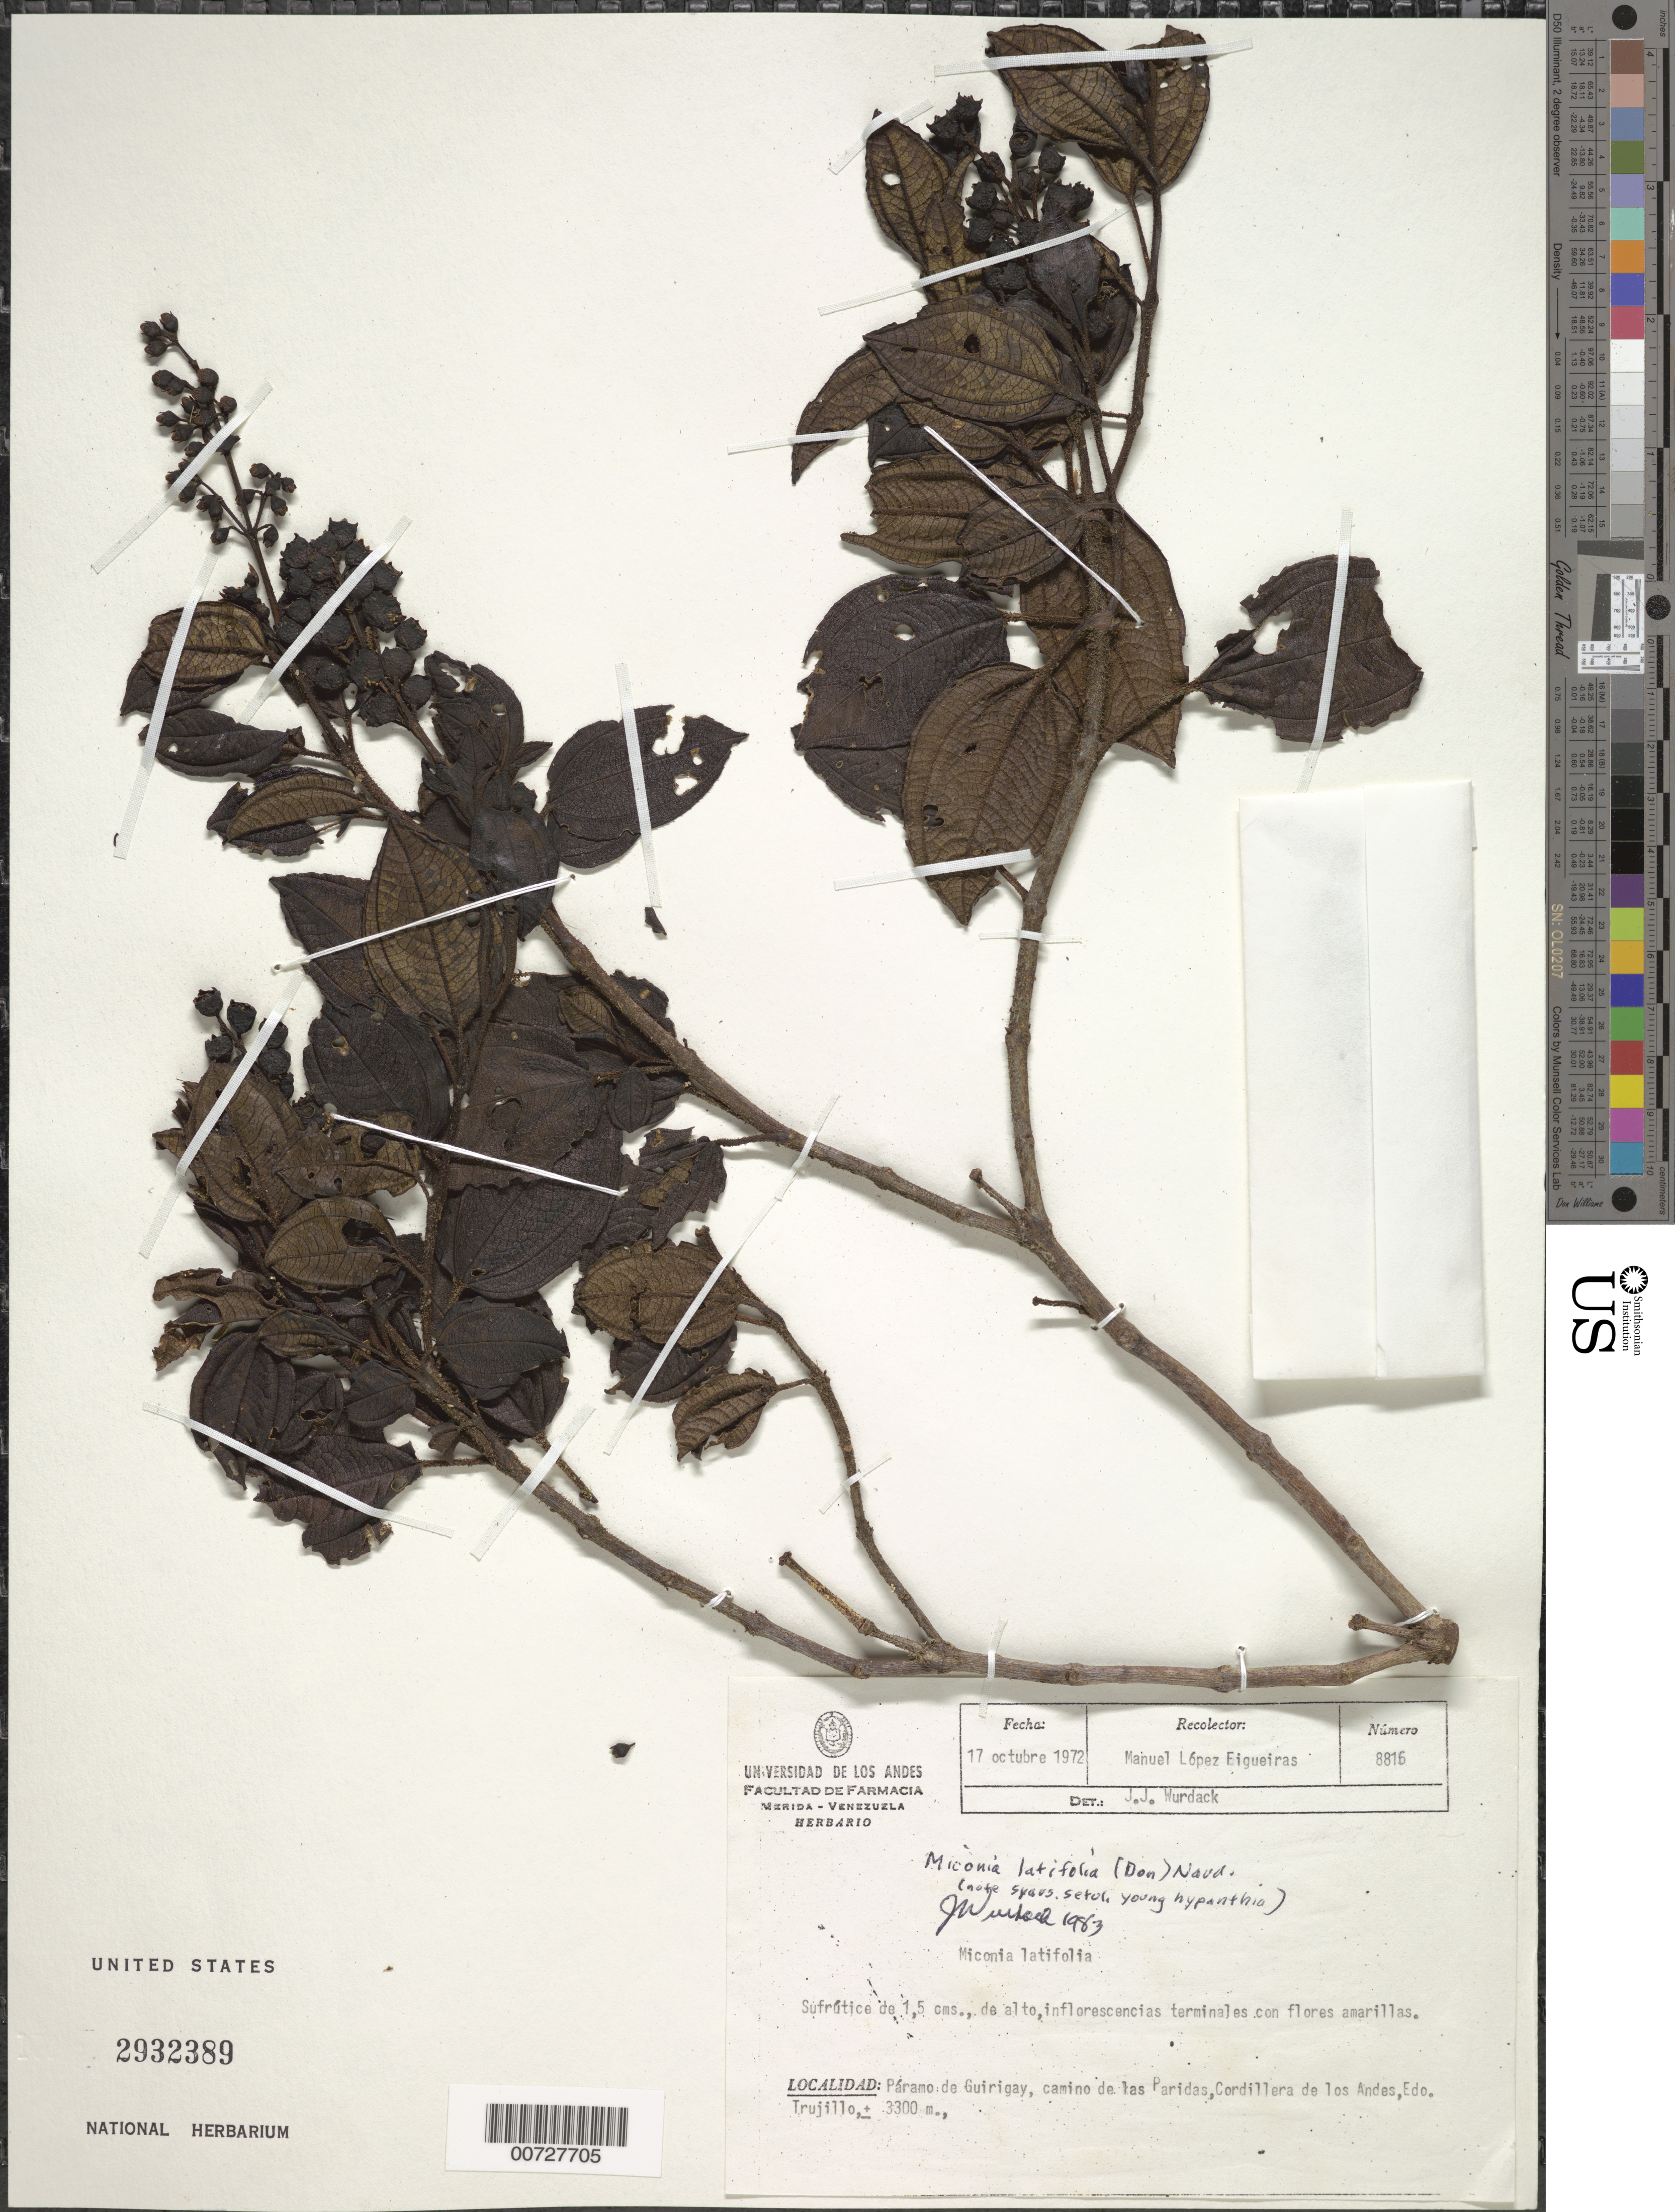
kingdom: Plantae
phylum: Tracheophyta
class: Magnoliopsida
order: Myrtales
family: Melastomataceae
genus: Miconia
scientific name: Miconia latifolia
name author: (D. Don) Naudin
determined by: Wurdack, John J., (US), US (UNITED STATES)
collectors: M. López Figueiras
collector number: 8816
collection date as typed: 17 Oct 1972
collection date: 1972-10-17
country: Venezuela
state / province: Trujillo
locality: Páramo de Guirigay, camino de las Paridas, Cordillera de los Andes.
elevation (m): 3300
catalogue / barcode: US 2932389